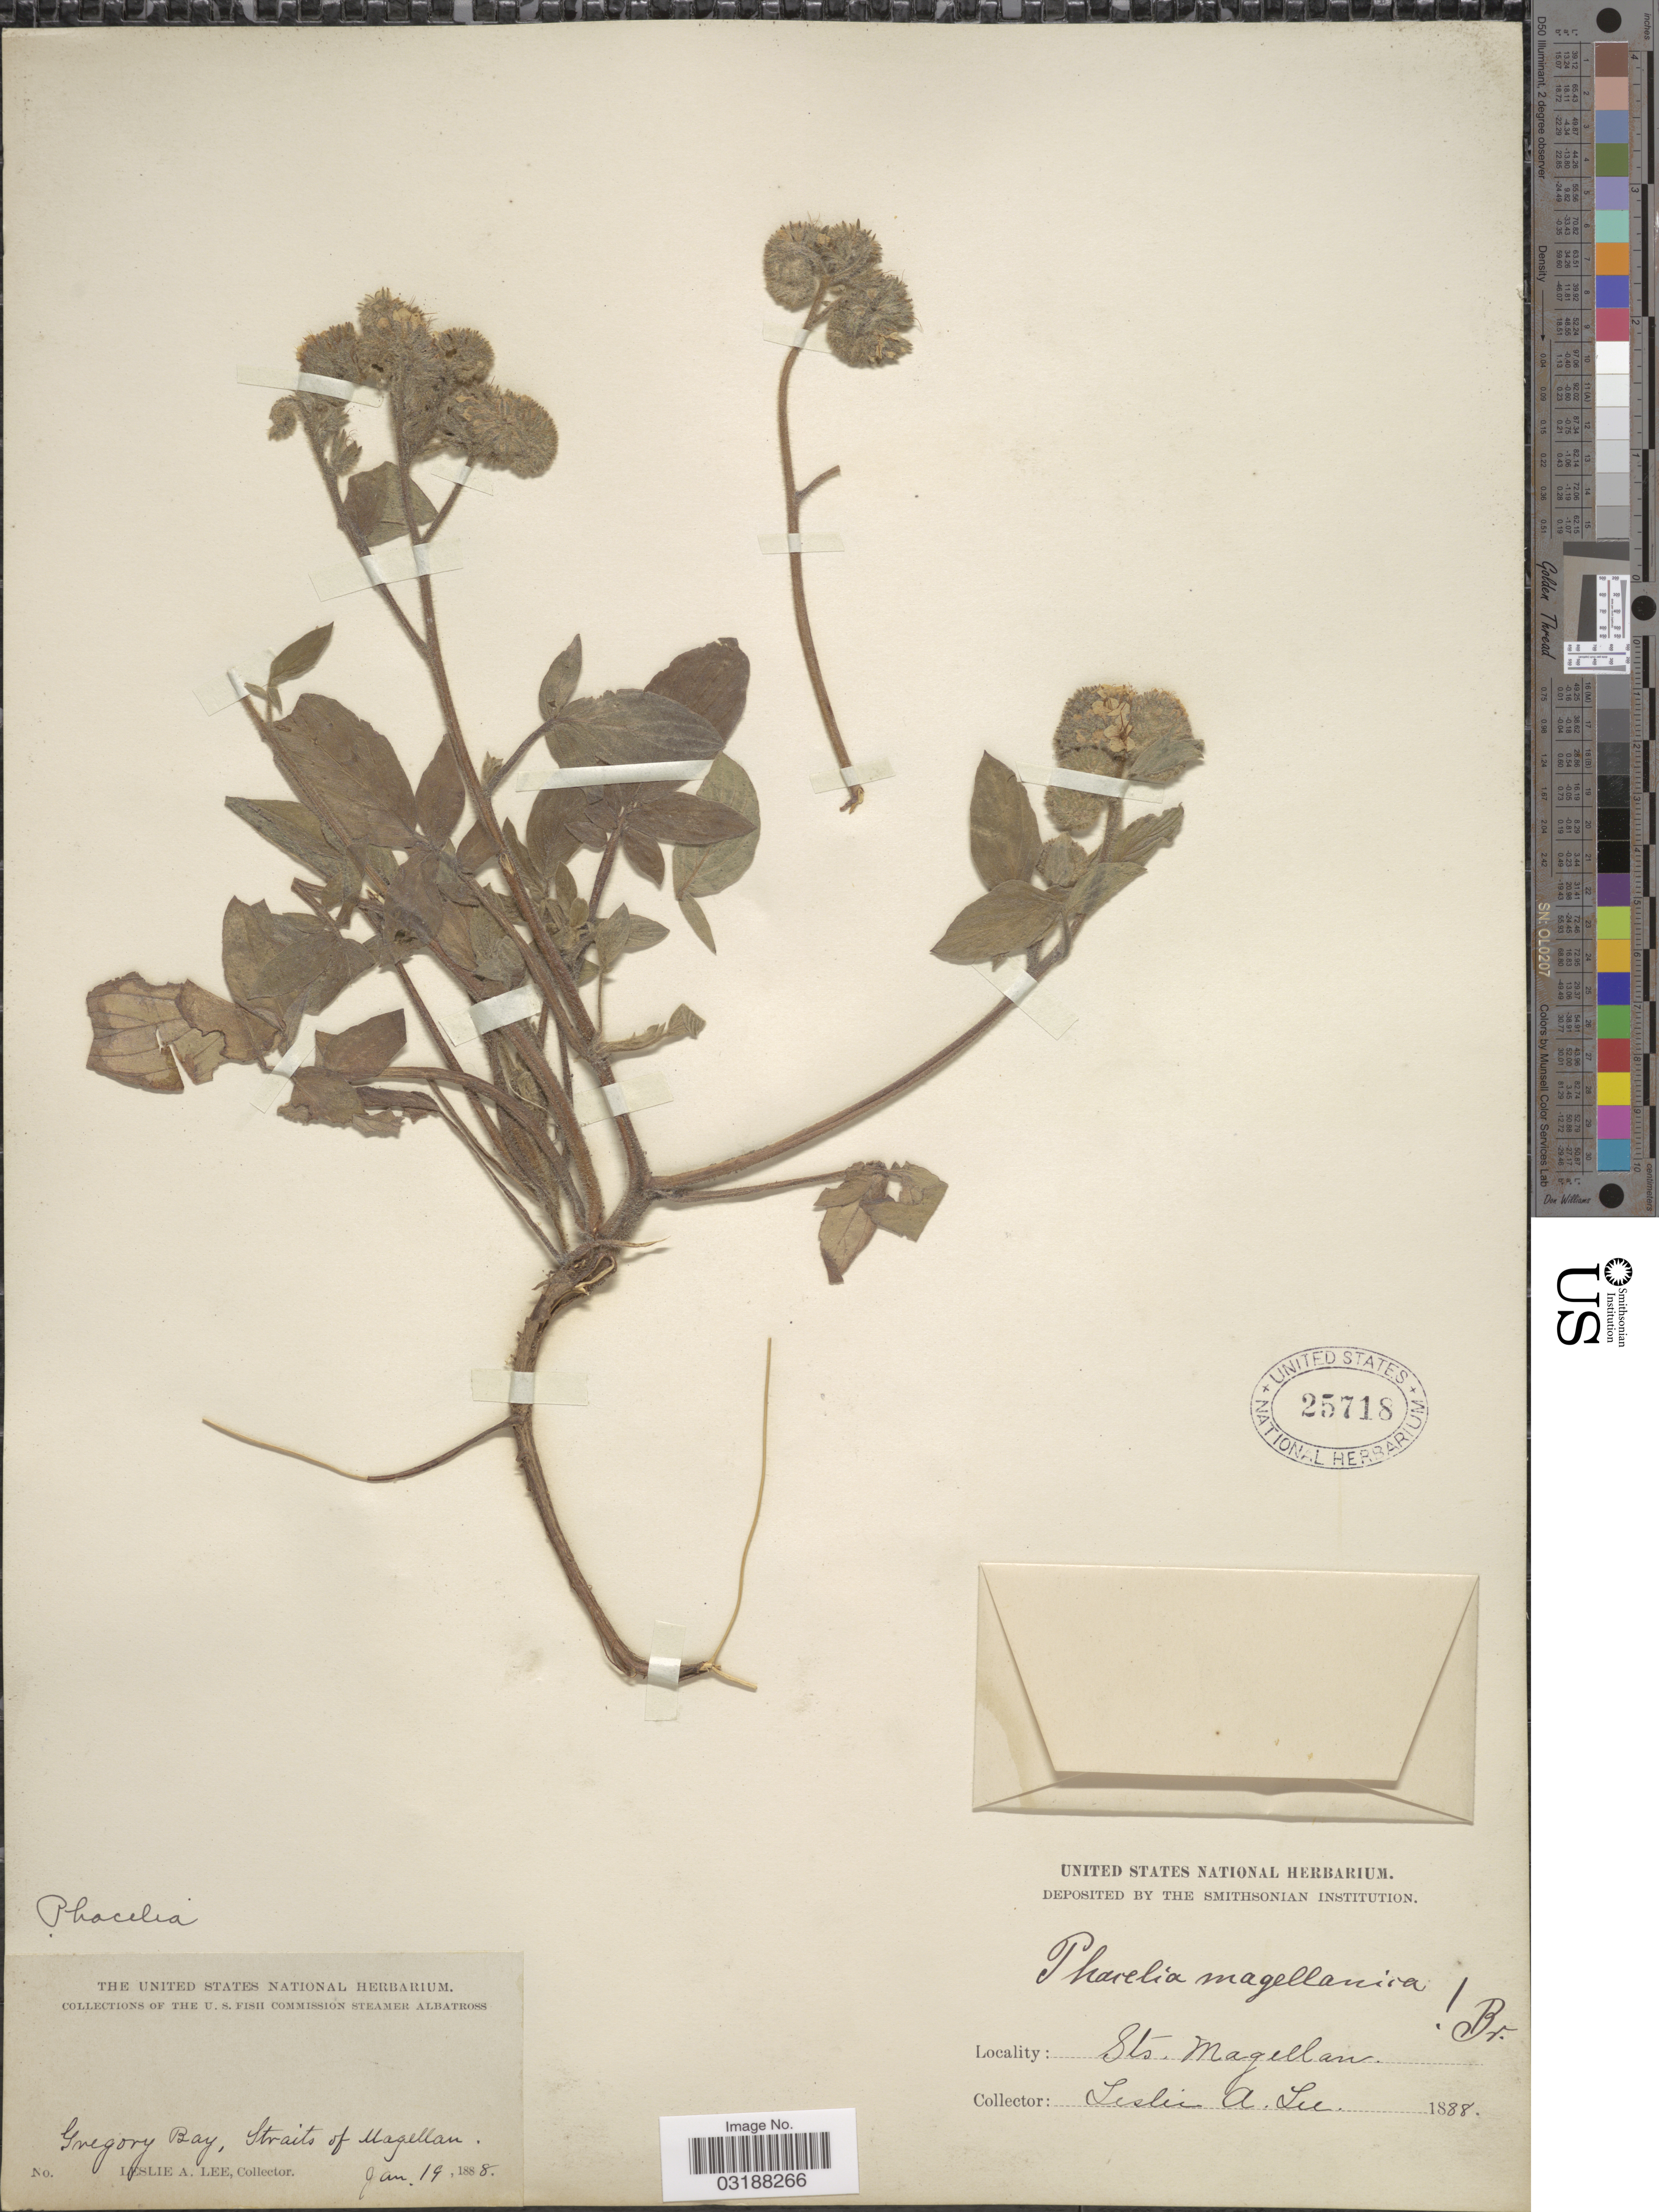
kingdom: Plantae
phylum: Tracheophyta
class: Magnoliopsida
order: Boraginales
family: Hydrophyllaceae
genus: Phacelia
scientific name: Phacelia magellanica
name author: (Lam.) Coville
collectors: L. Lee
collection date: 1888-01-19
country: Chile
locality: Gregory Bay, Straits of Magellan.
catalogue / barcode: US 25718